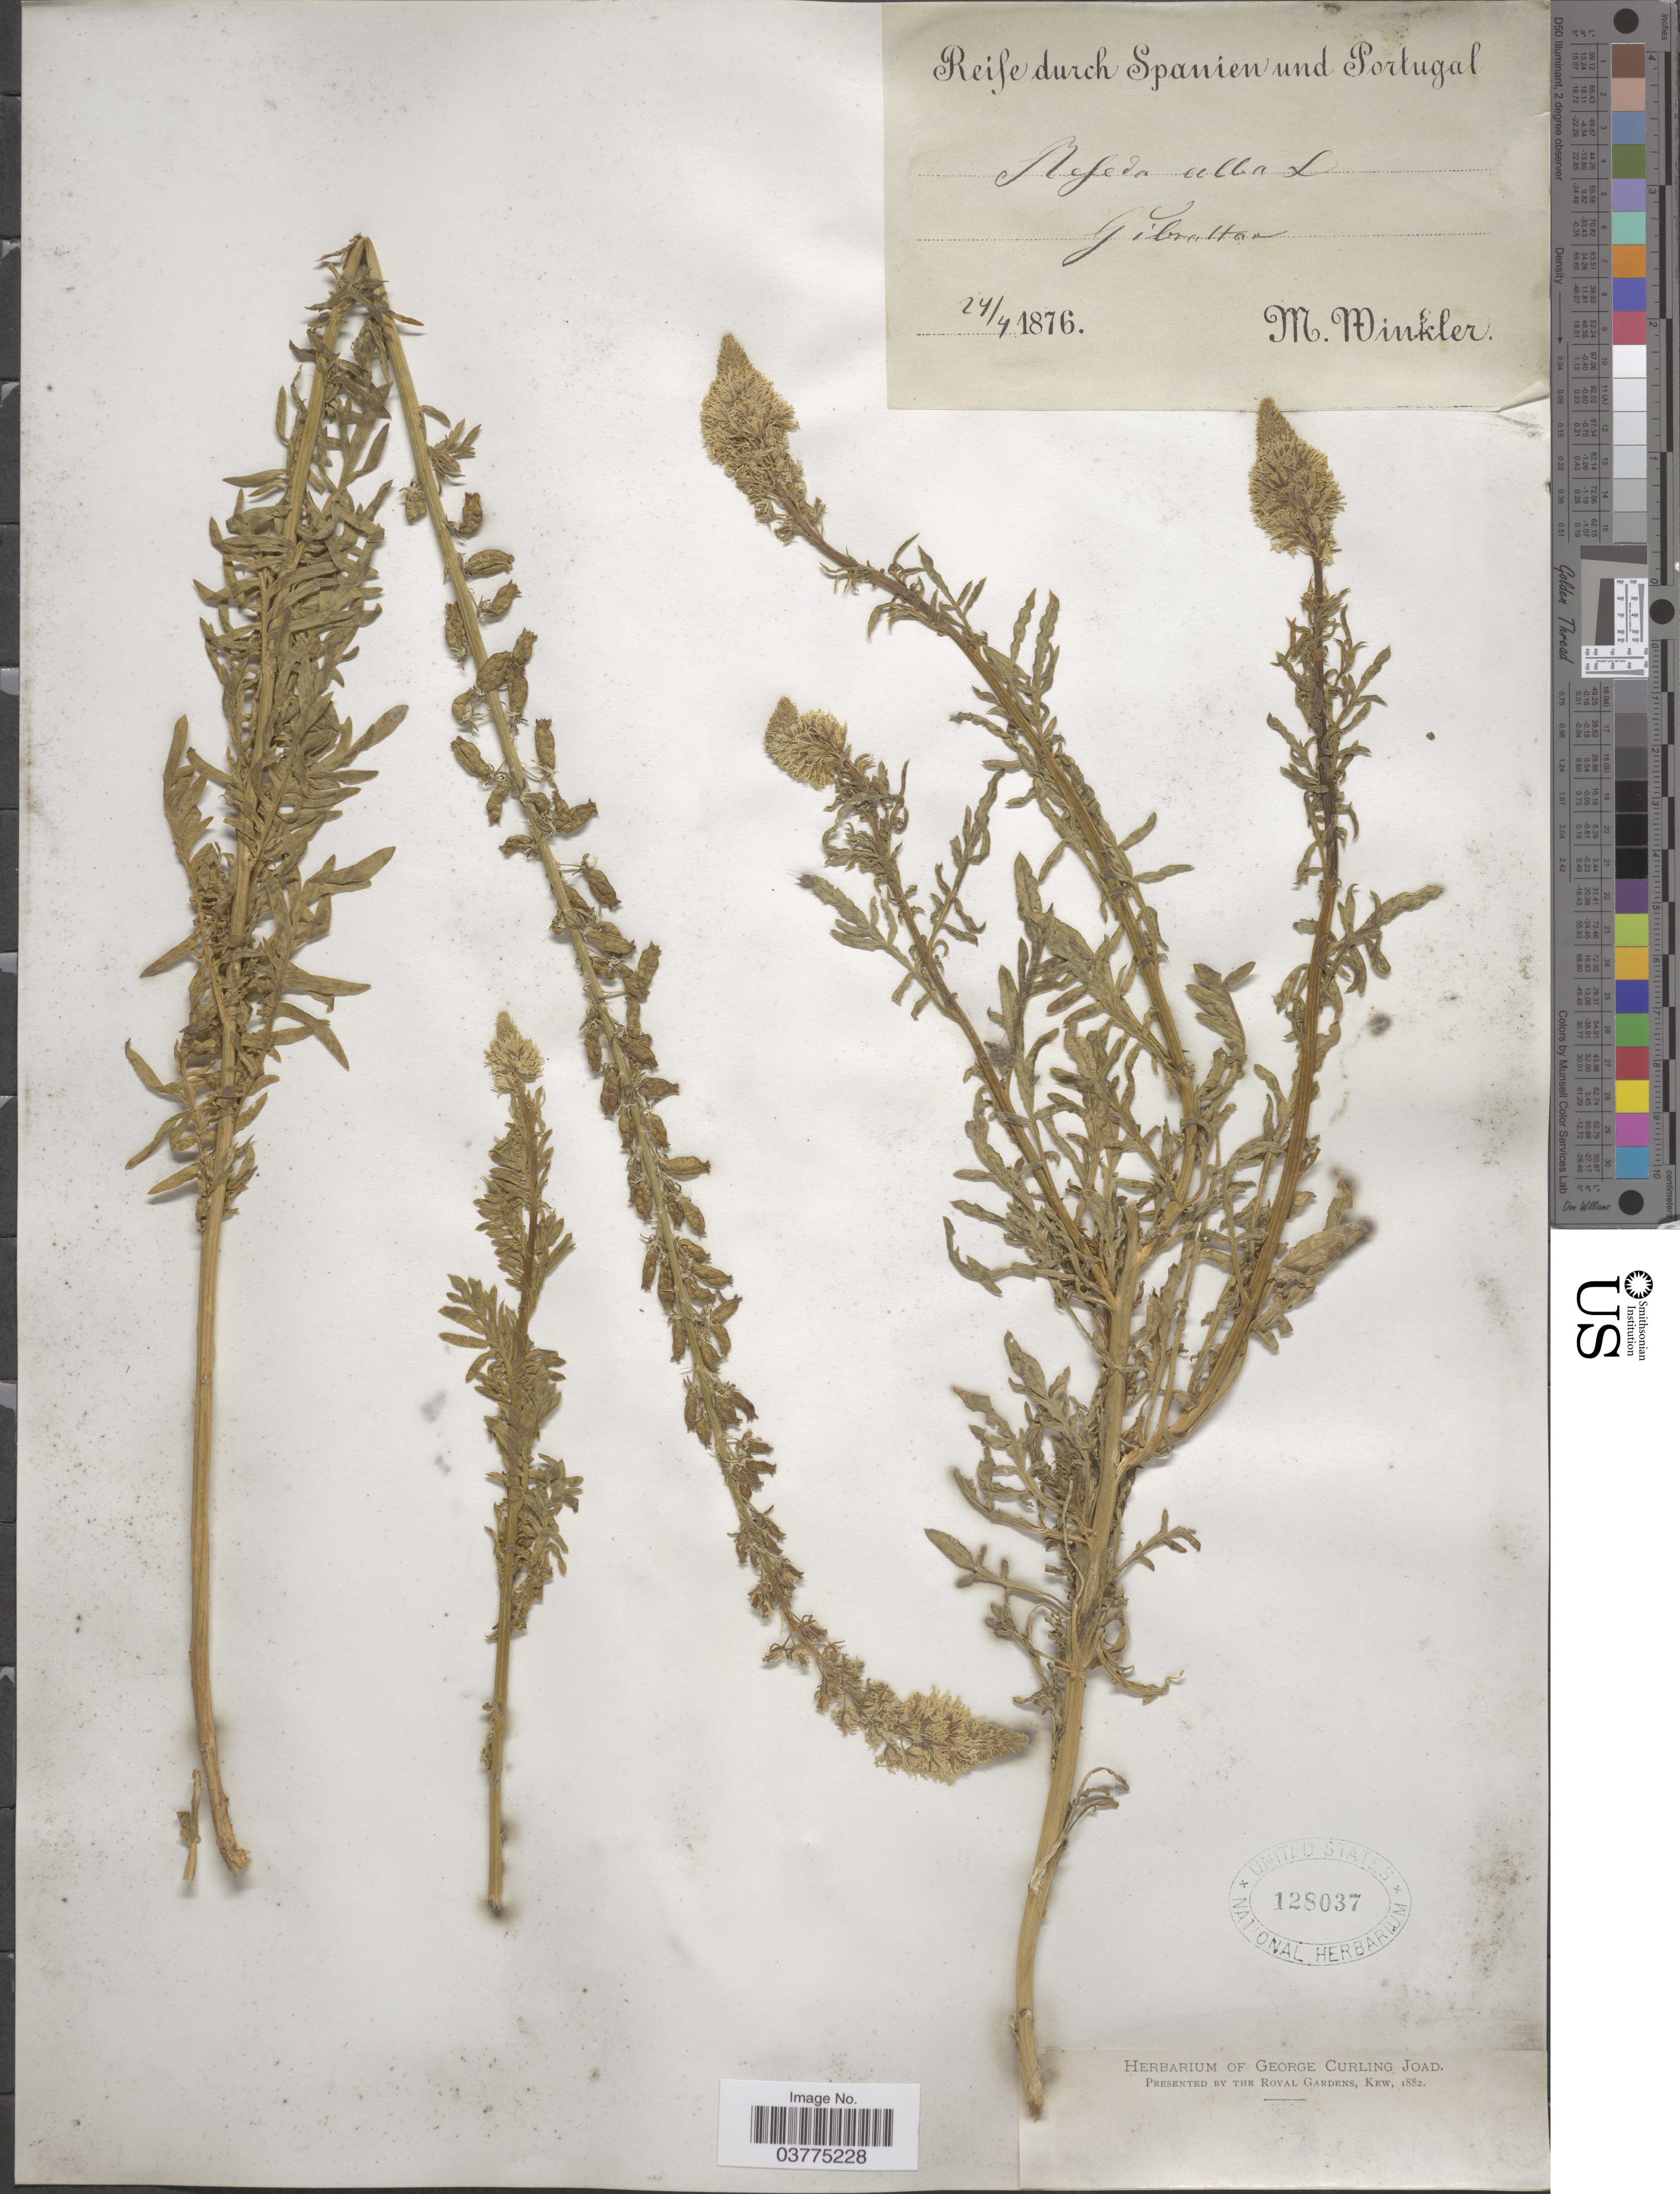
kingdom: Plantae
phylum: Tracheophyta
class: Magnoliopsida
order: Brassicales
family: Resedaceae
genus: Reseda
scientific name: Reseda alba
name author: L.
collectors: M. Winkler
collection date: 1876-04-24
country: Spain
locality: Reife durch Spanien und Portugal. Gibraltar.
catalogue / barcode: US 128037